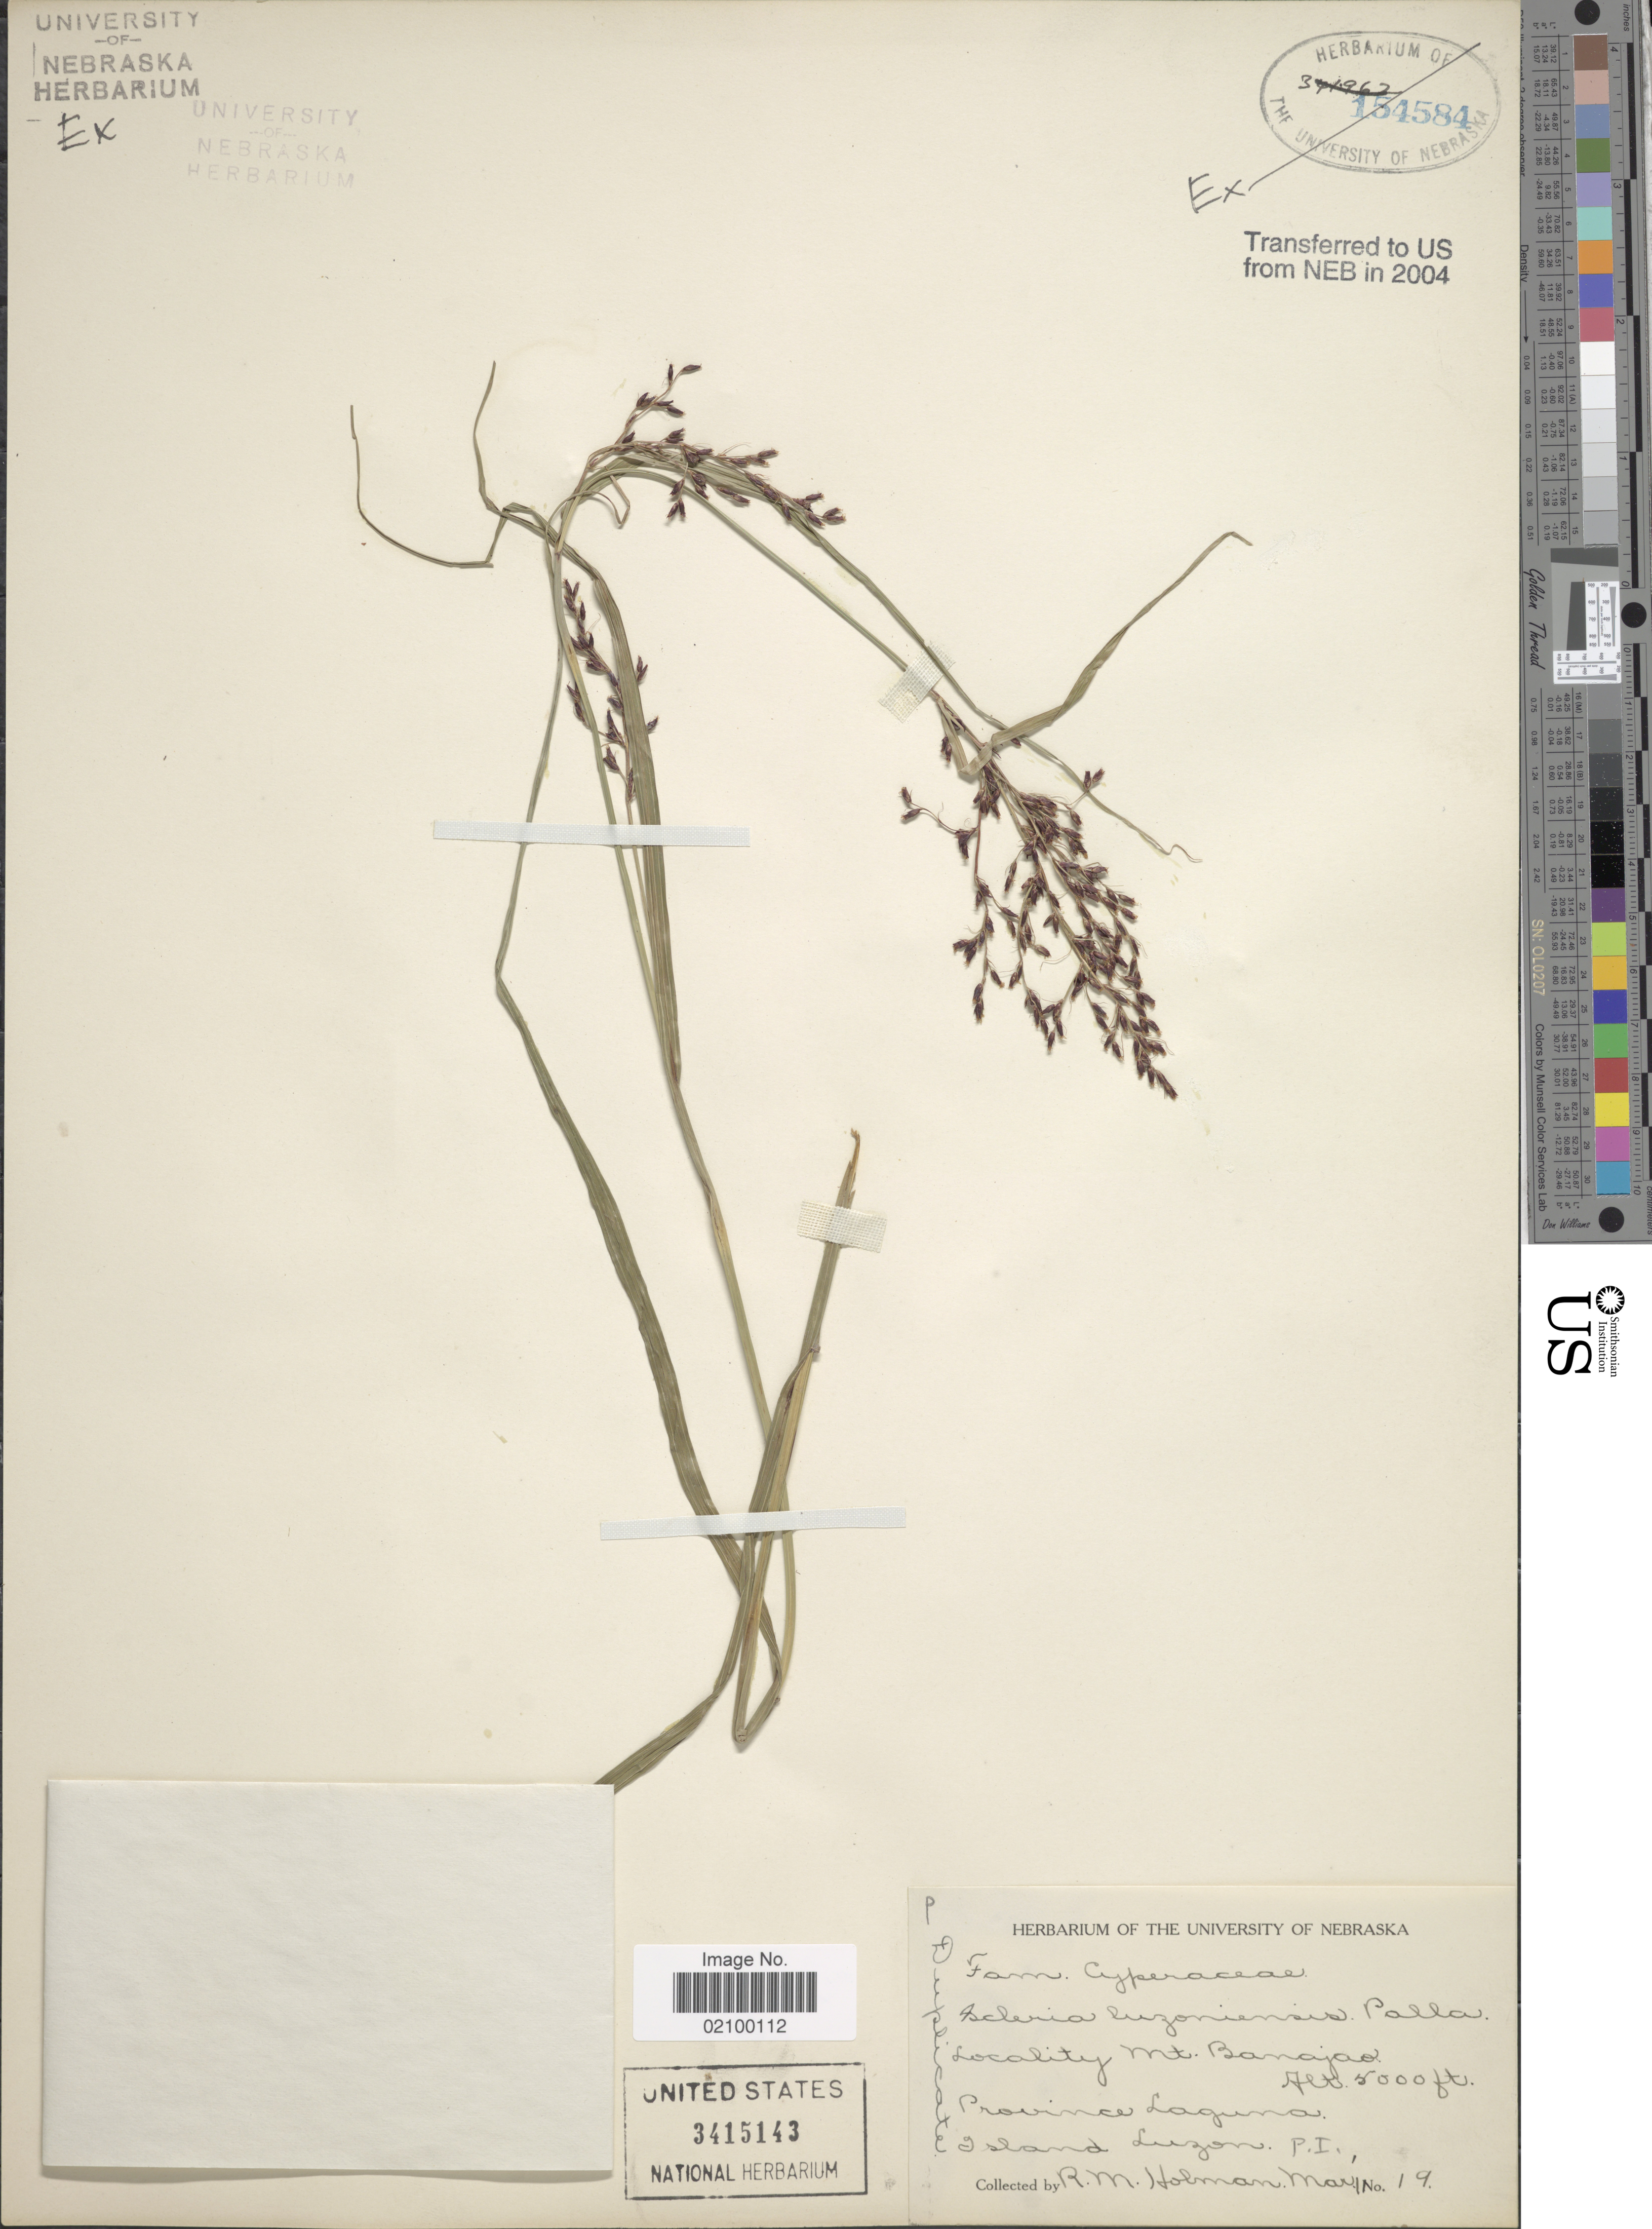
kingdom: Plantae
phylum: Tracheophyta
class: Liliopsida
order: Poales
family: Cyperaceae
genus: Scleria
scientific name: Scleria terrestris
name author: (L.) Fassett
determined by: Strong, Mark T., (BOT), Smithsonian Institution - National Museum of Natural History (UNITED STATES)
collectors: R. Holman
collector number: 19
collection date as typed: Transcribed d/m/y: /3/11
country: Philippines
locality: Mt. Banajao, Province Laguna, Island Luzon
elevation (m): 1524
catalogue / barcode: US 3415143